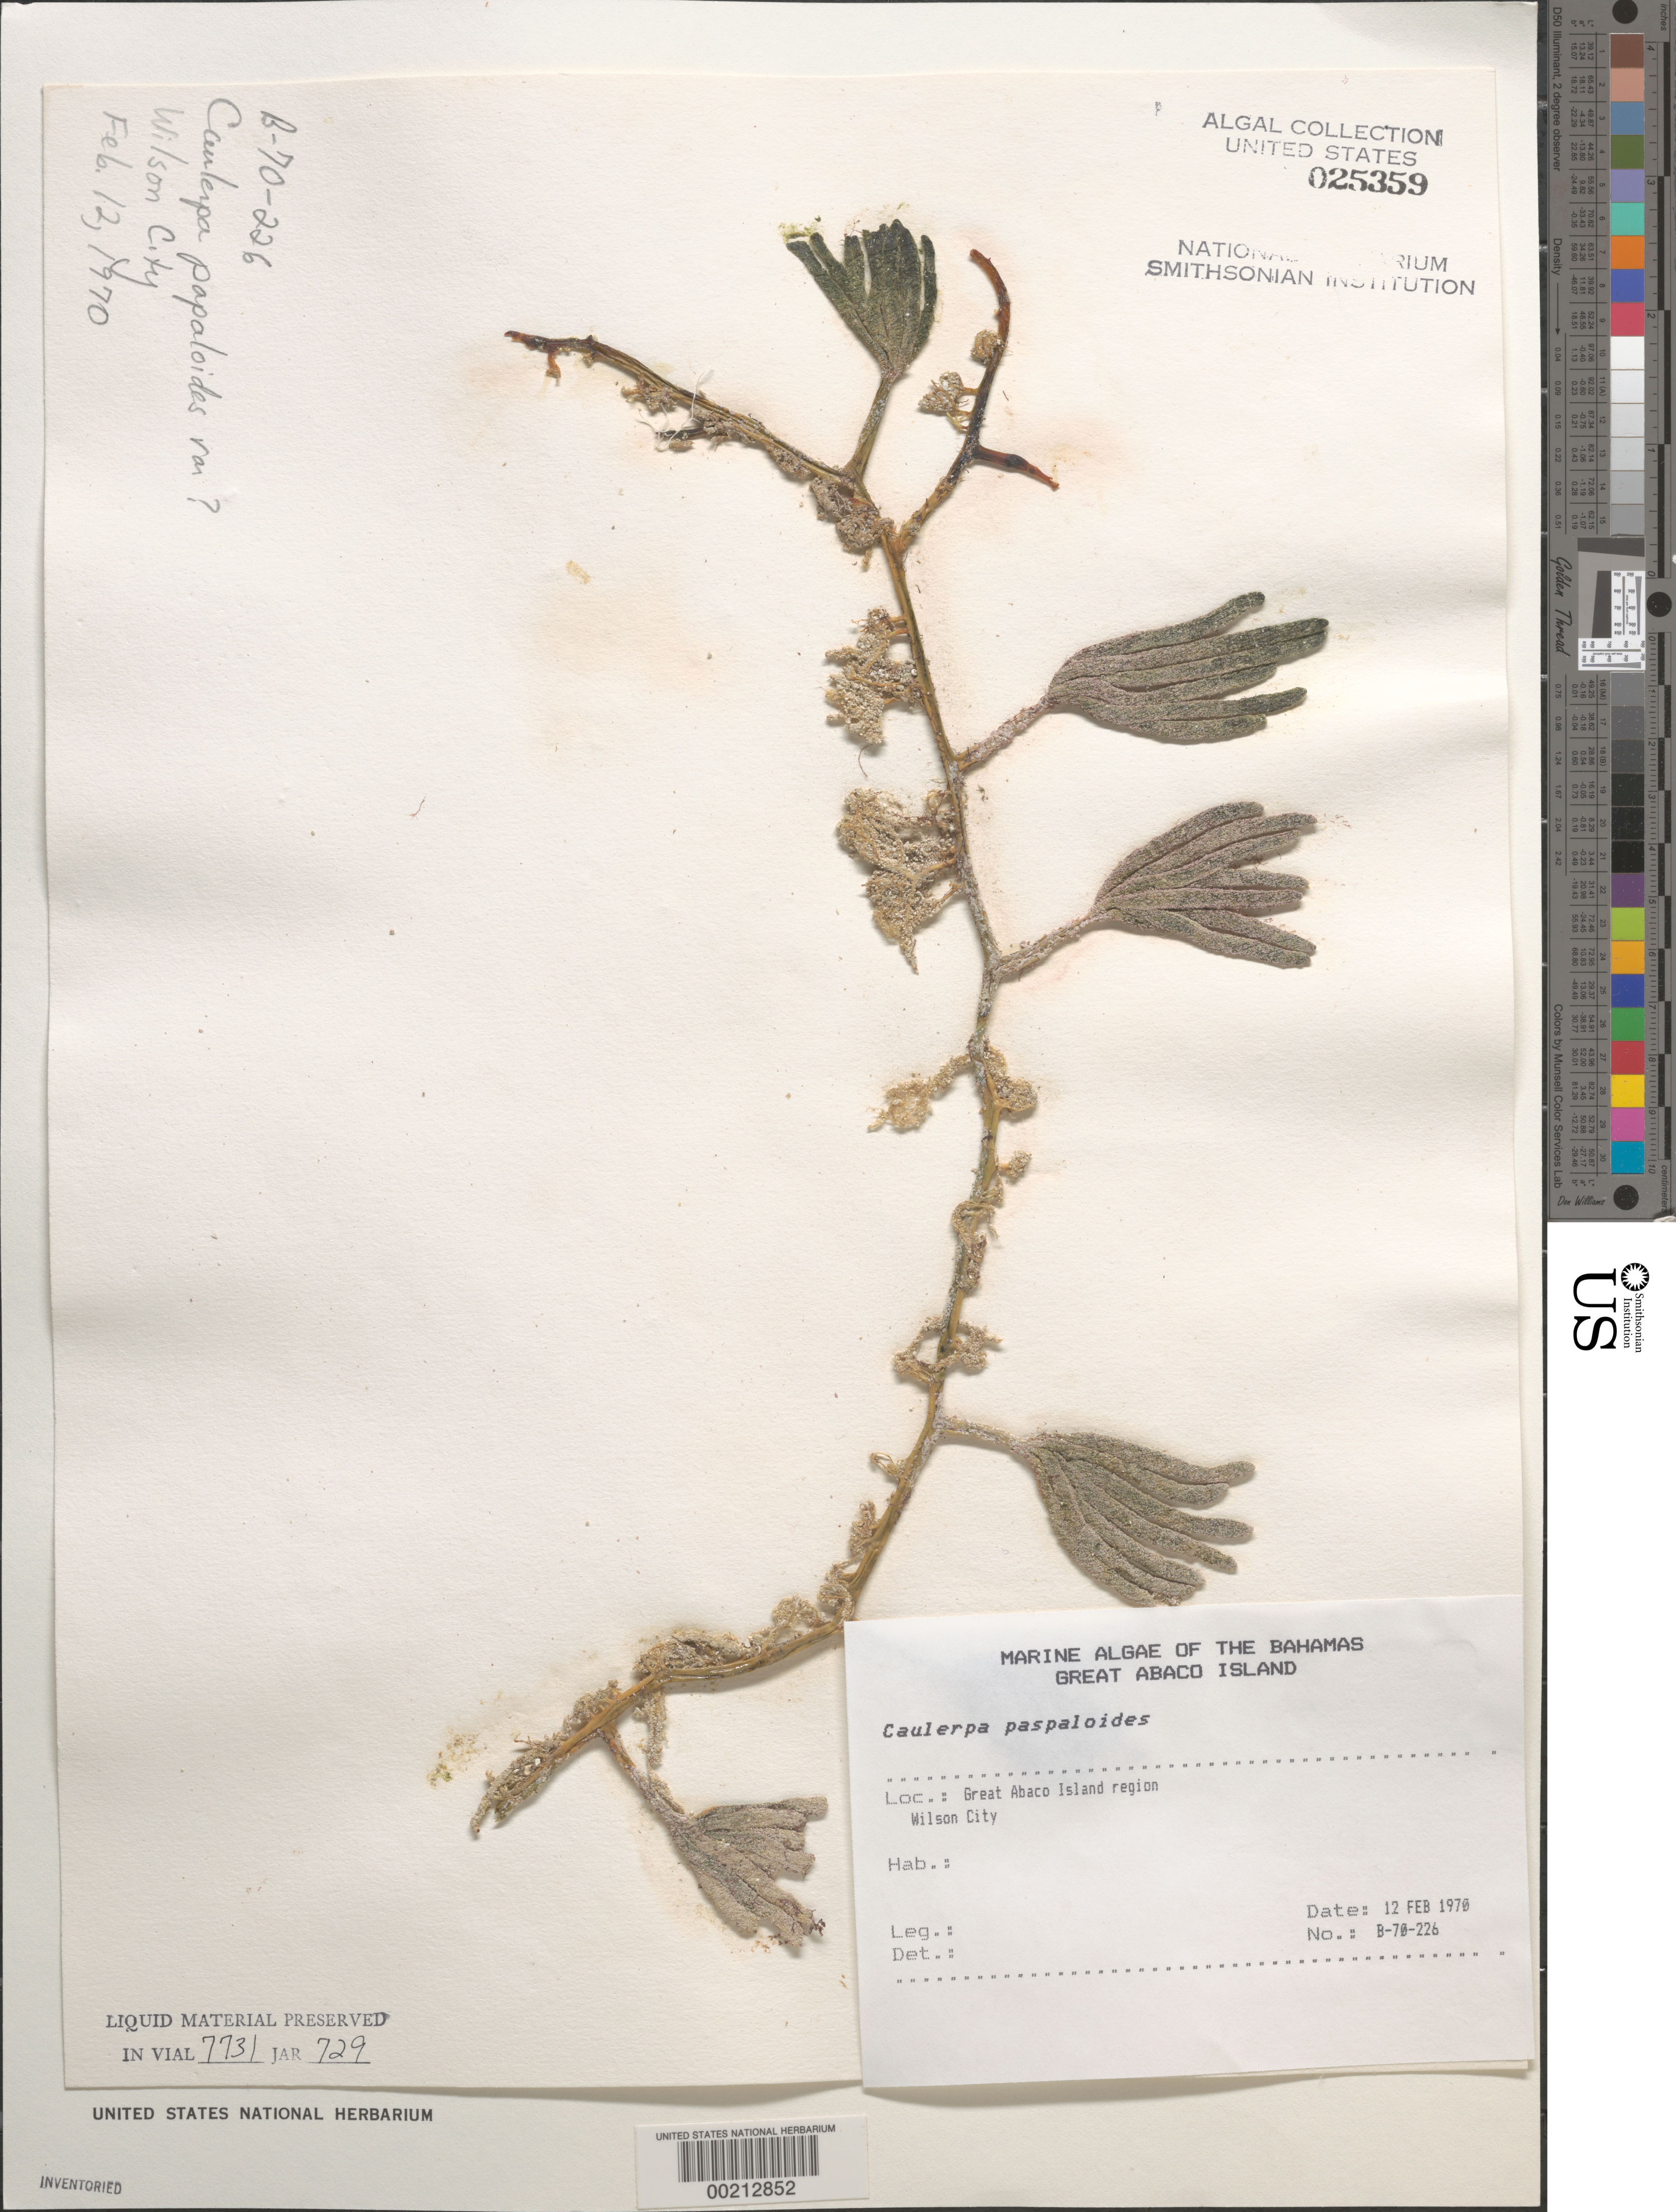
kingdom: Plantae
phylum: Chlorophyta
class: Ulvophyceae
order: Bryopsidales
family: Caulerpaceae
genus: Caulerpa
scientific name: Caulerpa paspaloides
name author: (Bory) Grev.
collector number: B-70-226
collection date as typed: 12 Feb 1970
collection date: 1970-02-12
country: Bahamas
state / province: Abaco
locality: Wilson city, great abaco island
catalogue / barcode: US 25359